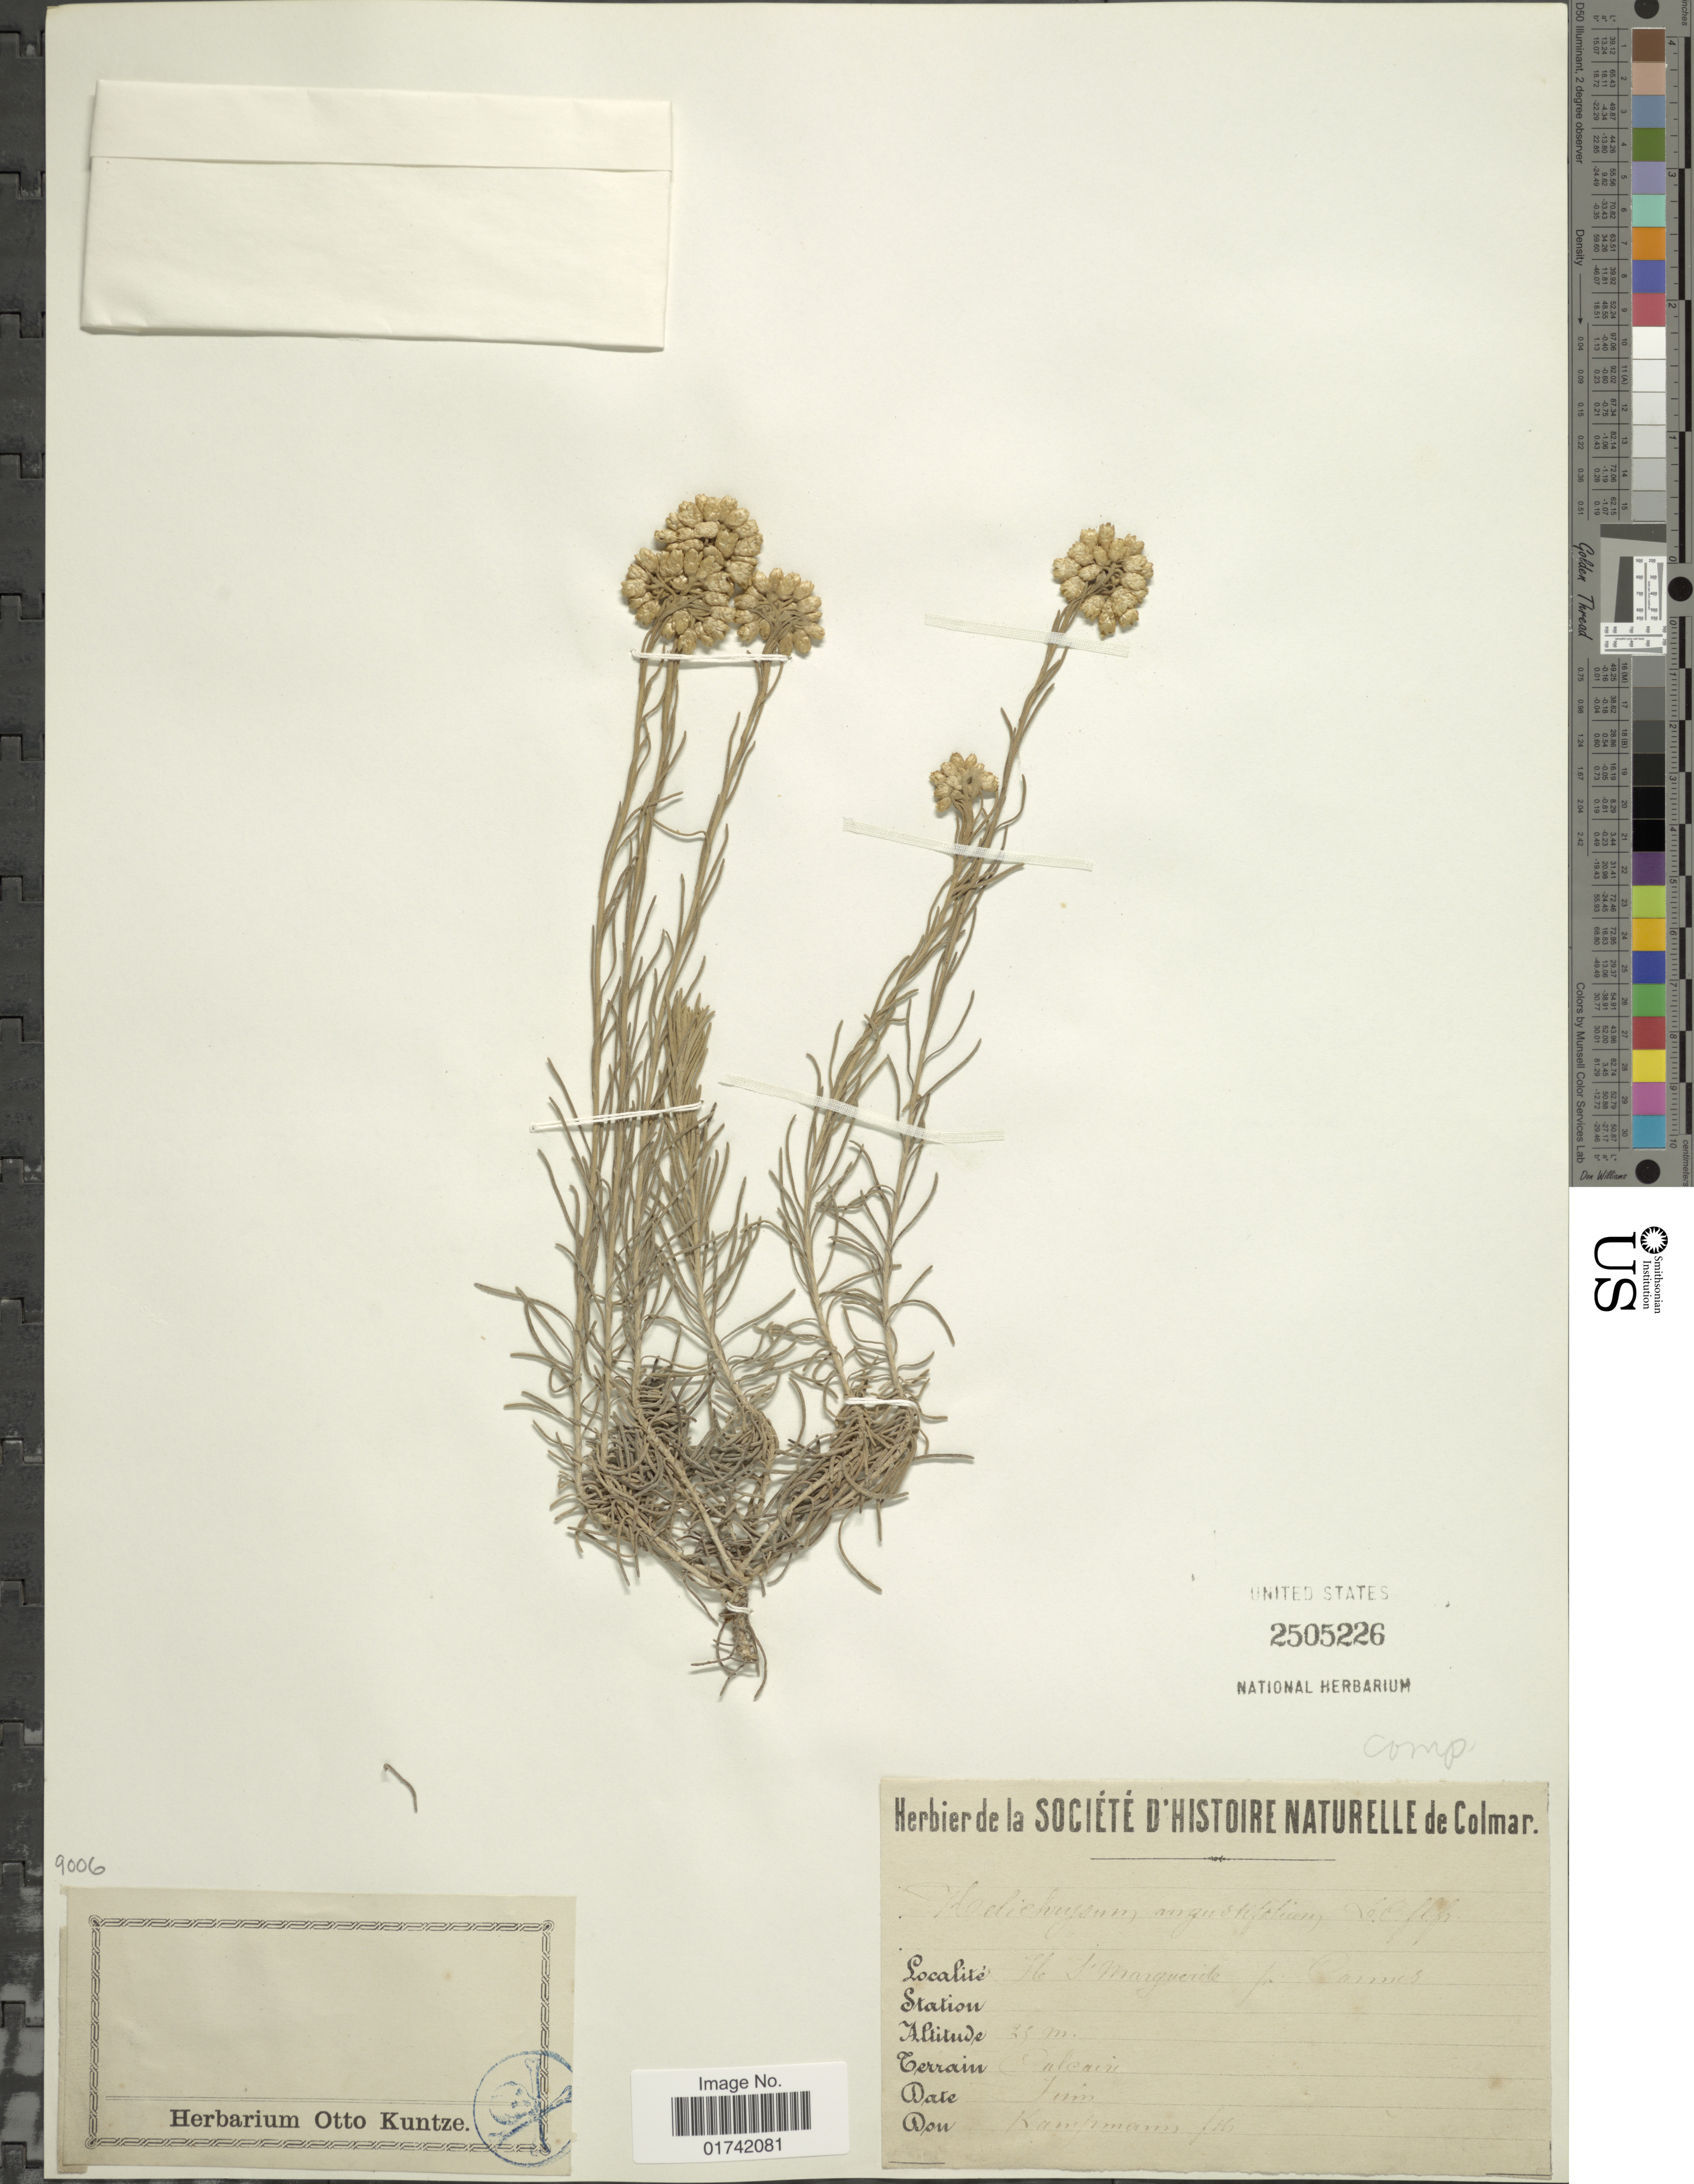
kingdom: Plantae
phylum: Tracheophyta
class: Magnoliopsida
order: Asterales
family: Asteraceae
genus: Helichrysum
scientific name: Helichrysum angustifolium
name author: (Lam.) DC.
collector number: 16*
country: France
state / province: Provence-Alpes-Côte d'Azur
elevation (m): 35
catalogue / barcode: US 2505226